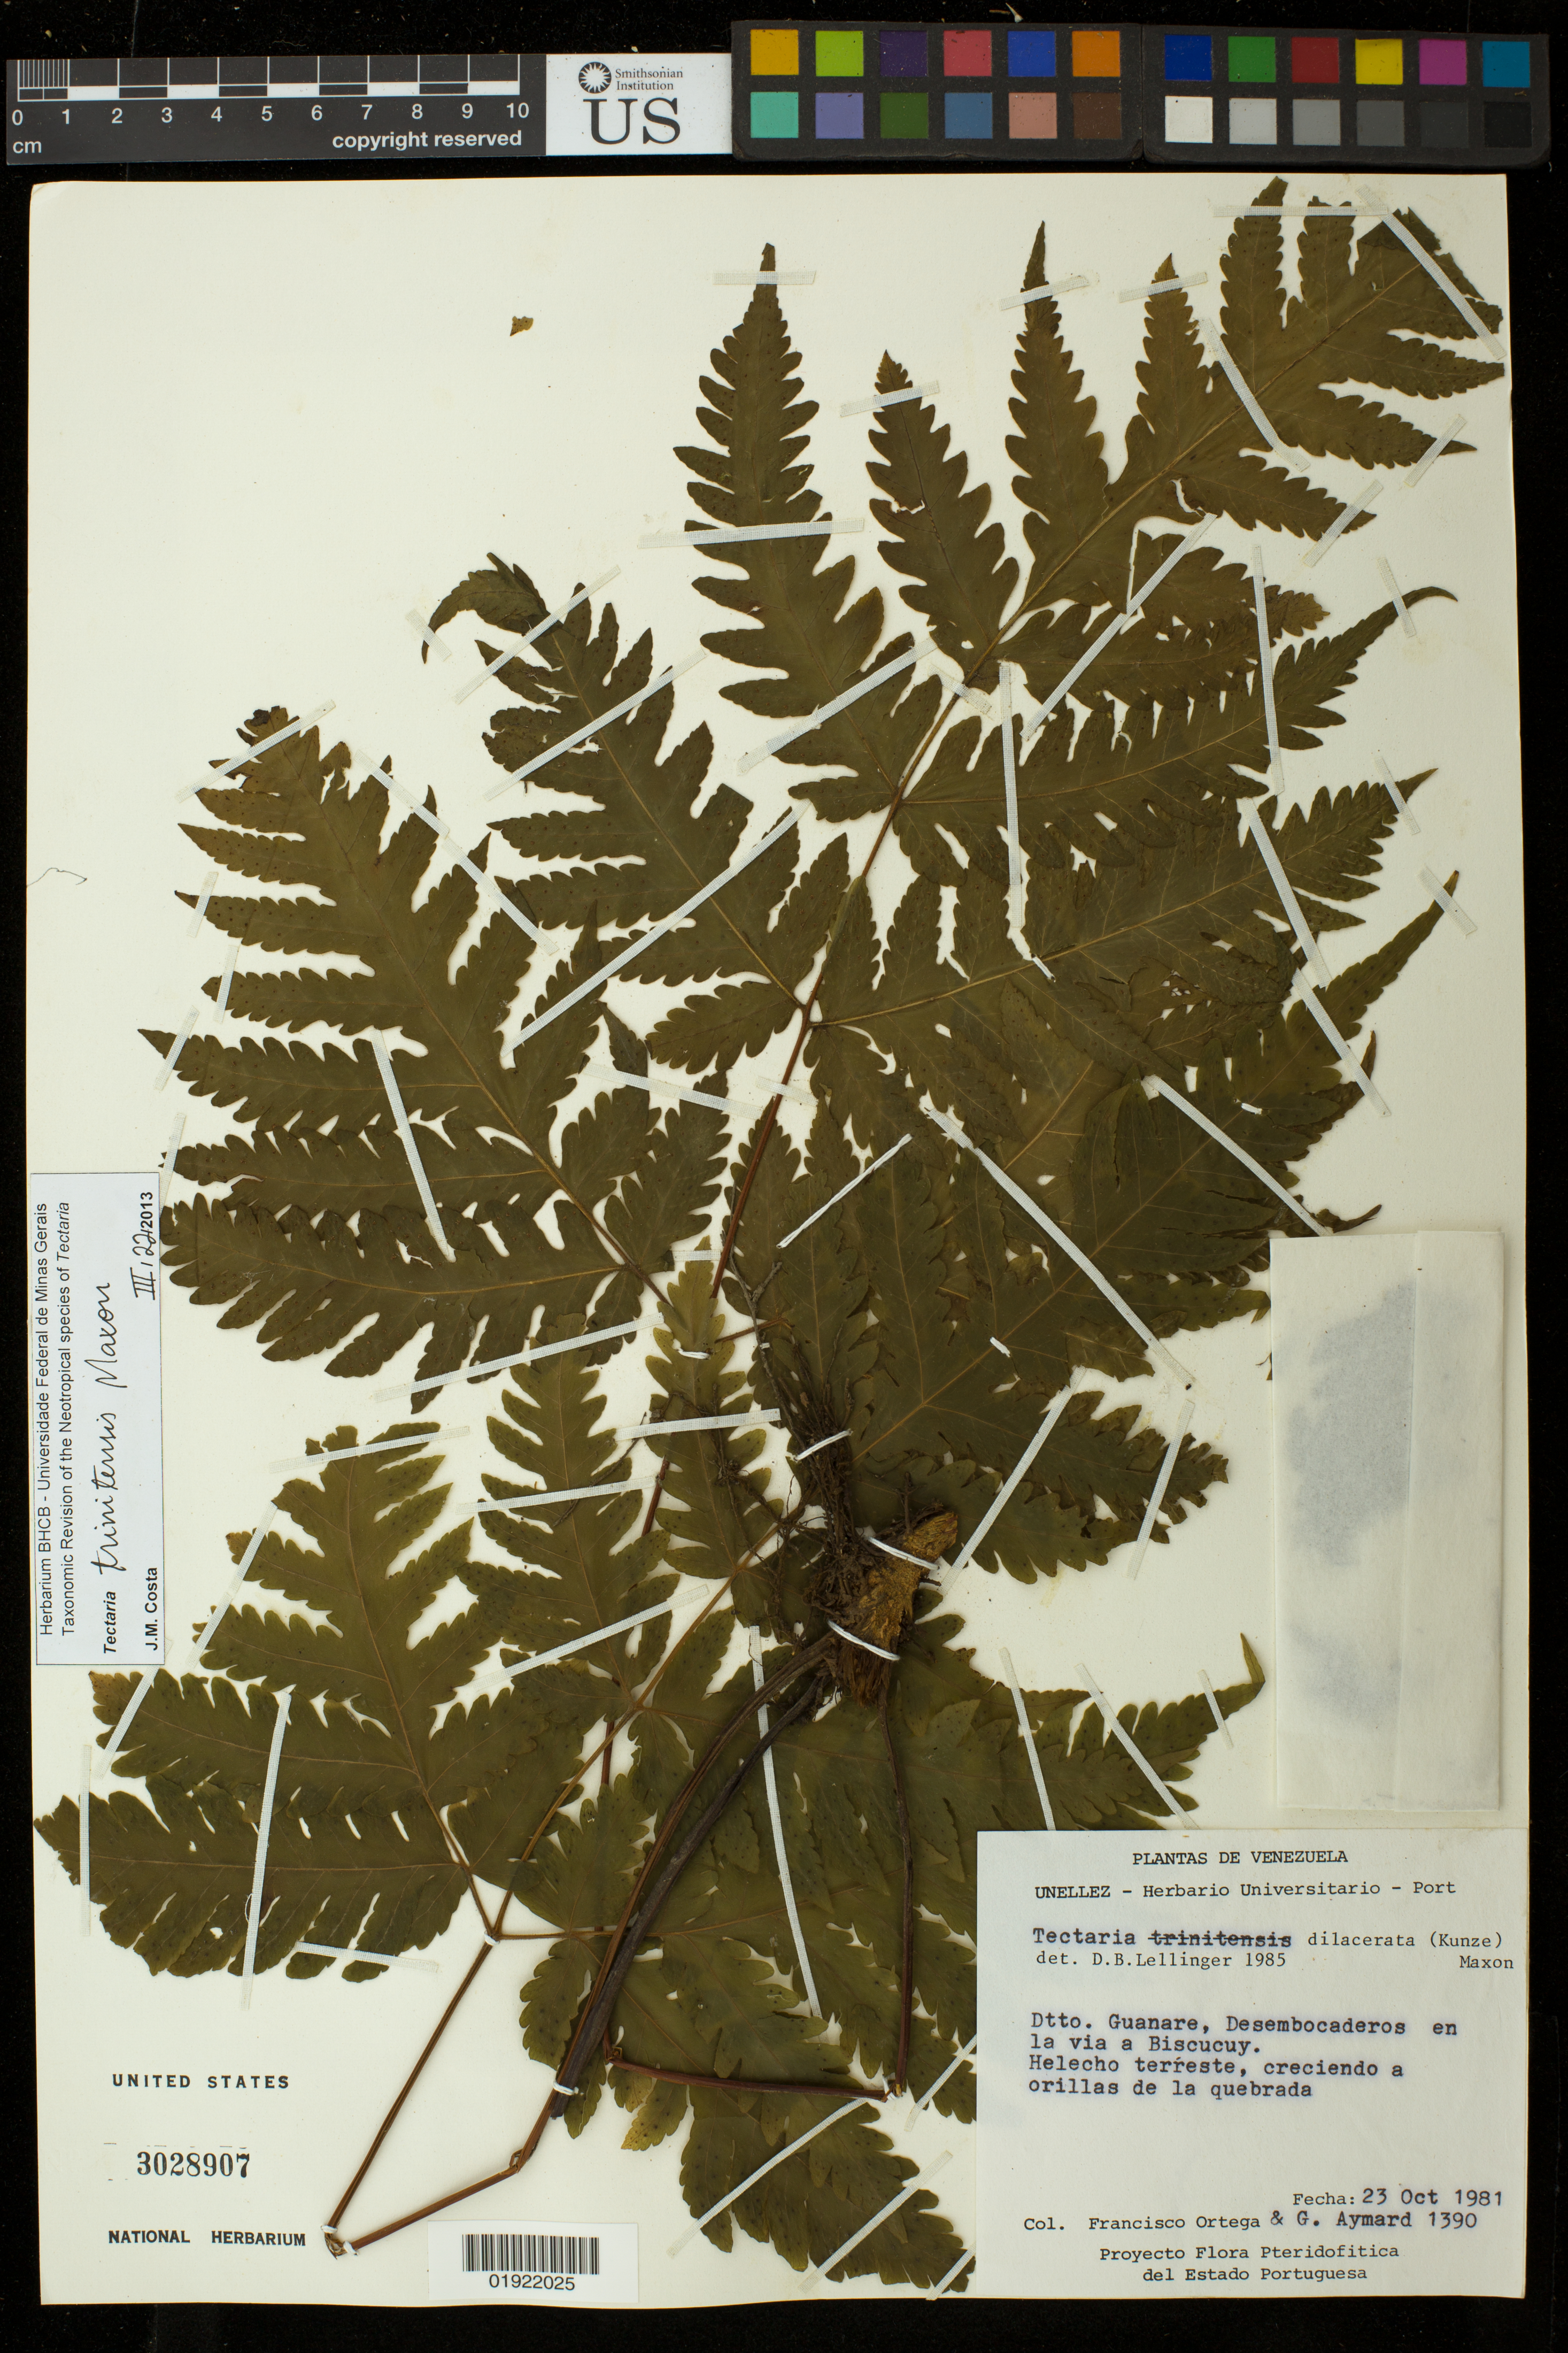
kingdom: Plantae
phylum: Tracheophyta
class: Polypodiopsida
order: Polypodiales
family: Tectariaceae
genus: Tectaria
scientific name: Tectaria trinitensis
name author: Maxon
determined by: Costa, J. M.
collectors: F. J. Ortega & G. A. Aymard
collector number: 1390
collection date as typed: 23 Oct 1981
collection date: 1981-10-23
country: Venezuela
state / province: Portuguesa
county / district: Guanare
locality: Desembocaderos en la via a Biscucuy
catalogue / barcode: US 3028907